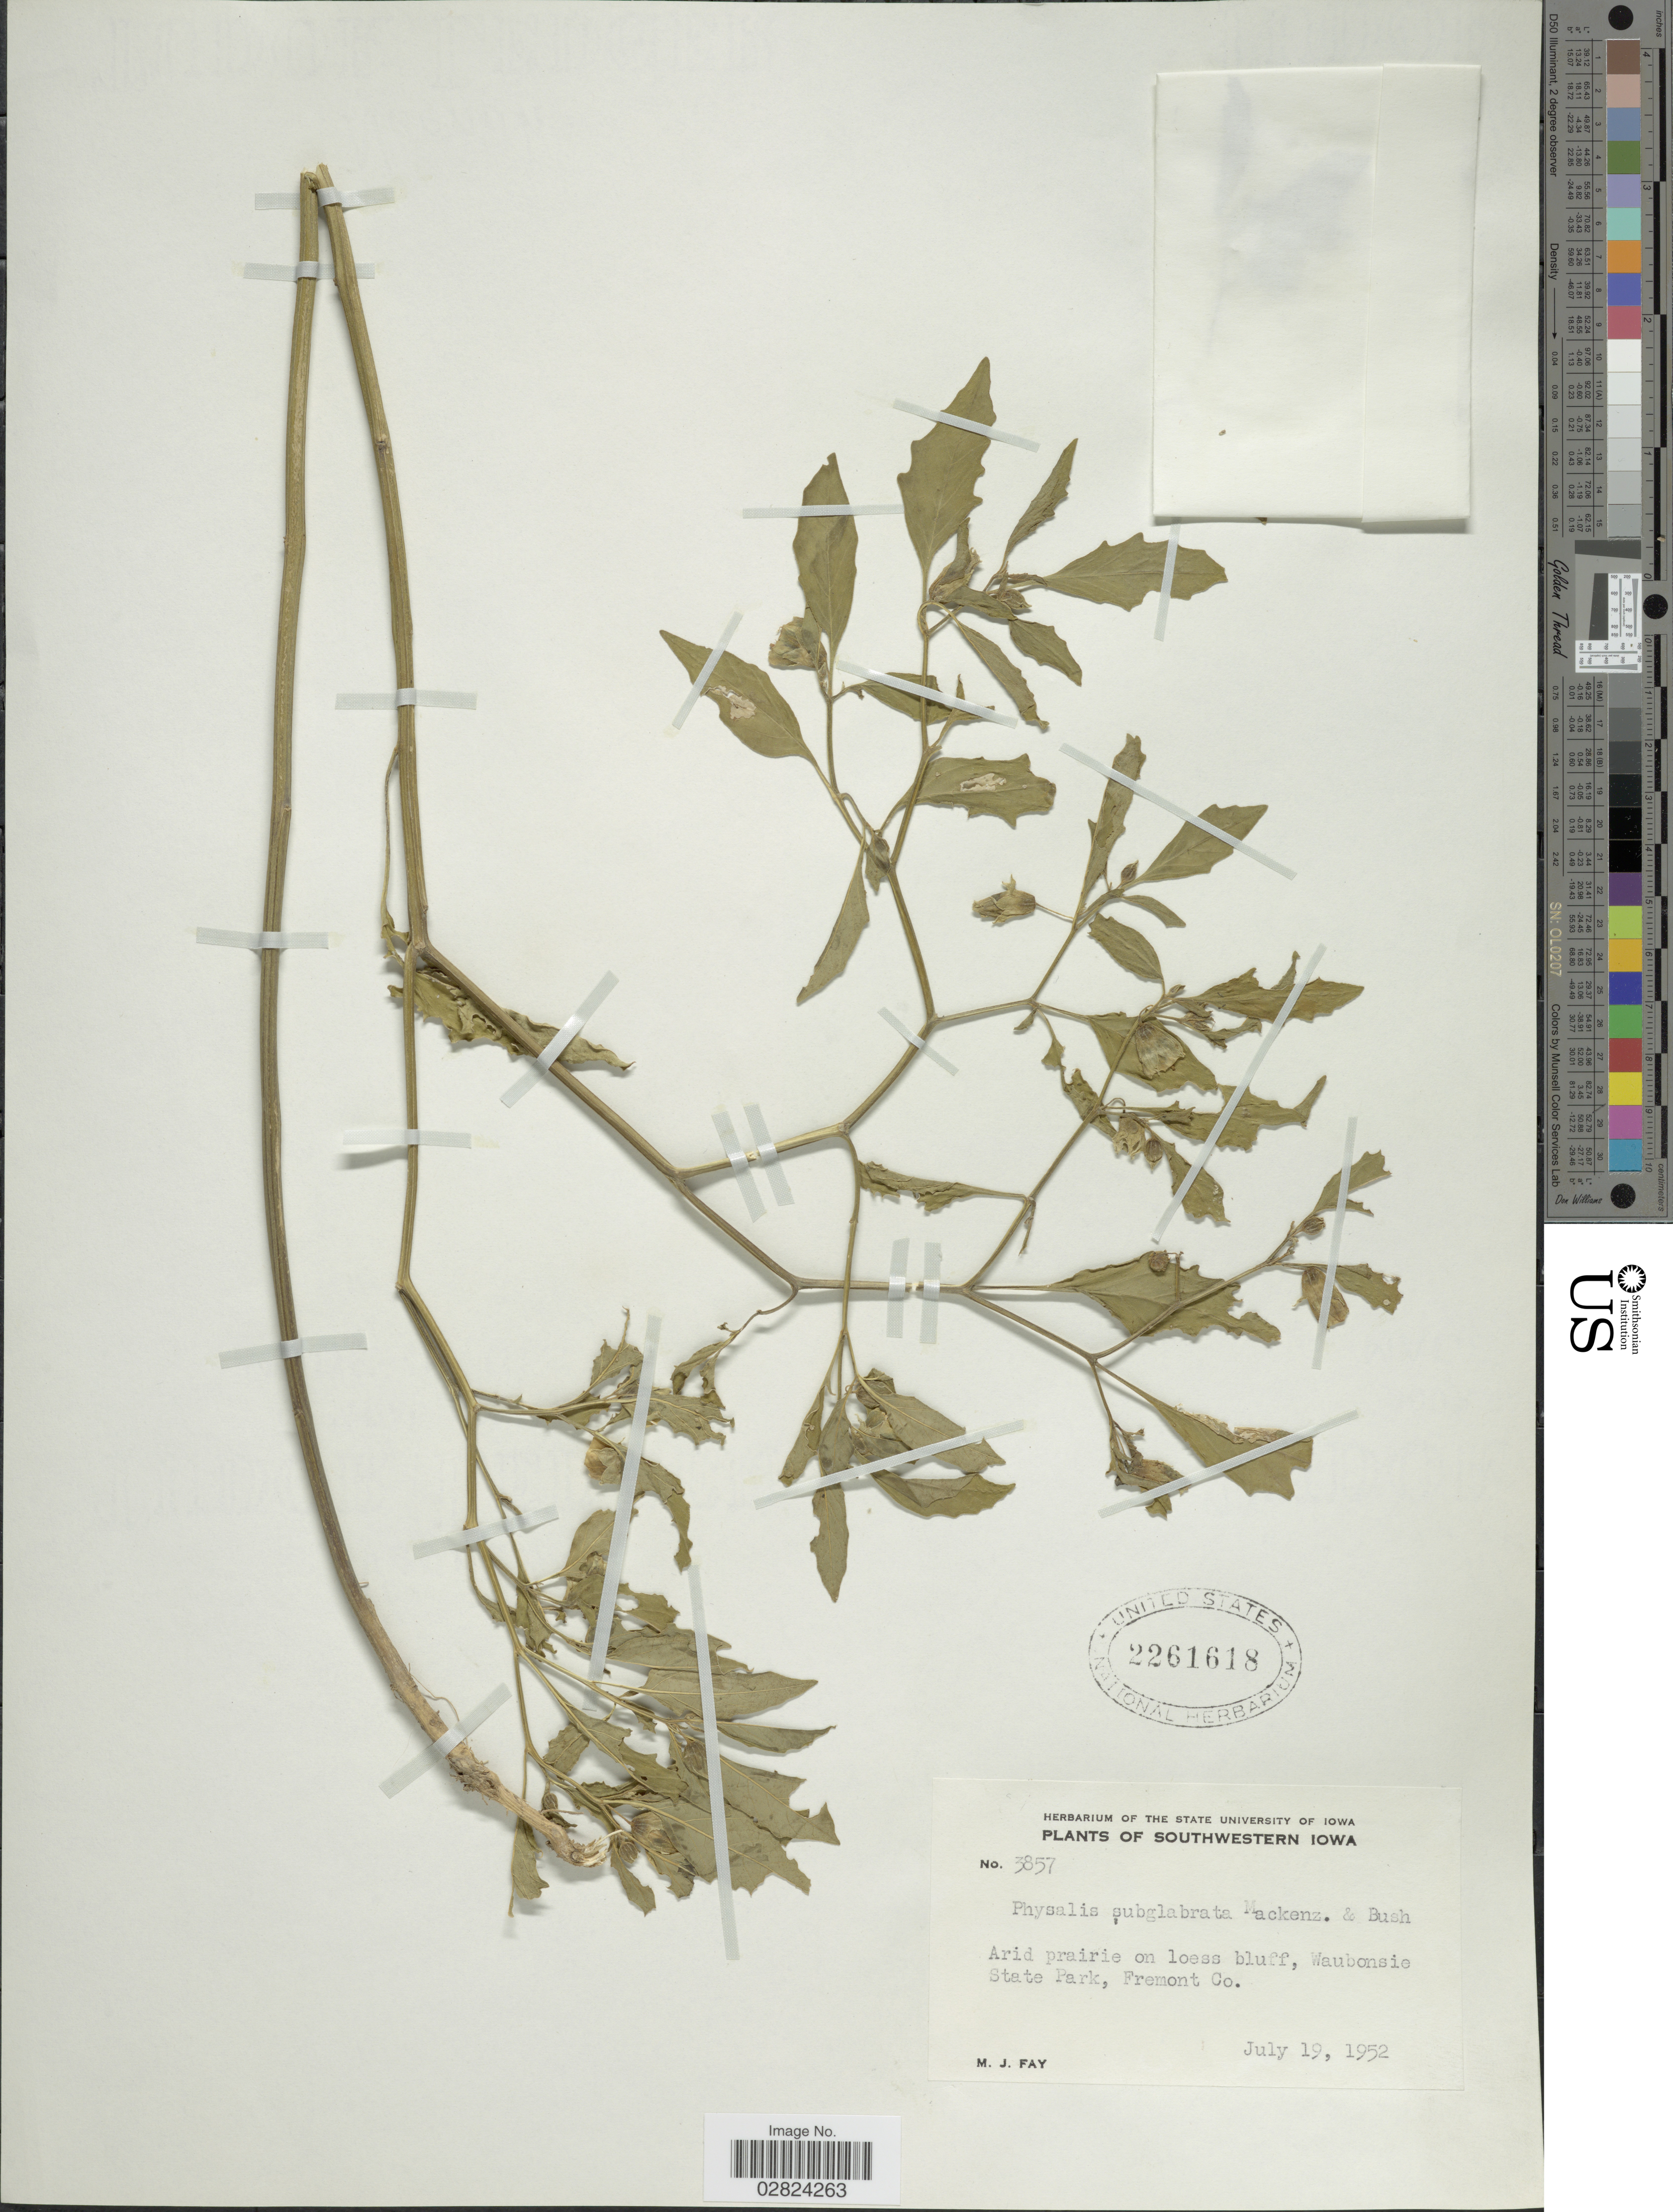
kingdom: Plantae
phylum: Tracheophyta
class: Magnoliopsida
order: Solanales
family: Solanaceae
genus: Physalis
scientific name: Physalis subglabrata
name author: Mack. & Bush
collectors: M. Fay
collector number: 3857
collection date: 1952-07-19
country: United States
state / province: Iowa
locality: Southwestern Iowa, Waubonsie State Park, Fremont Co.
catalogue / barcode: US 2261618